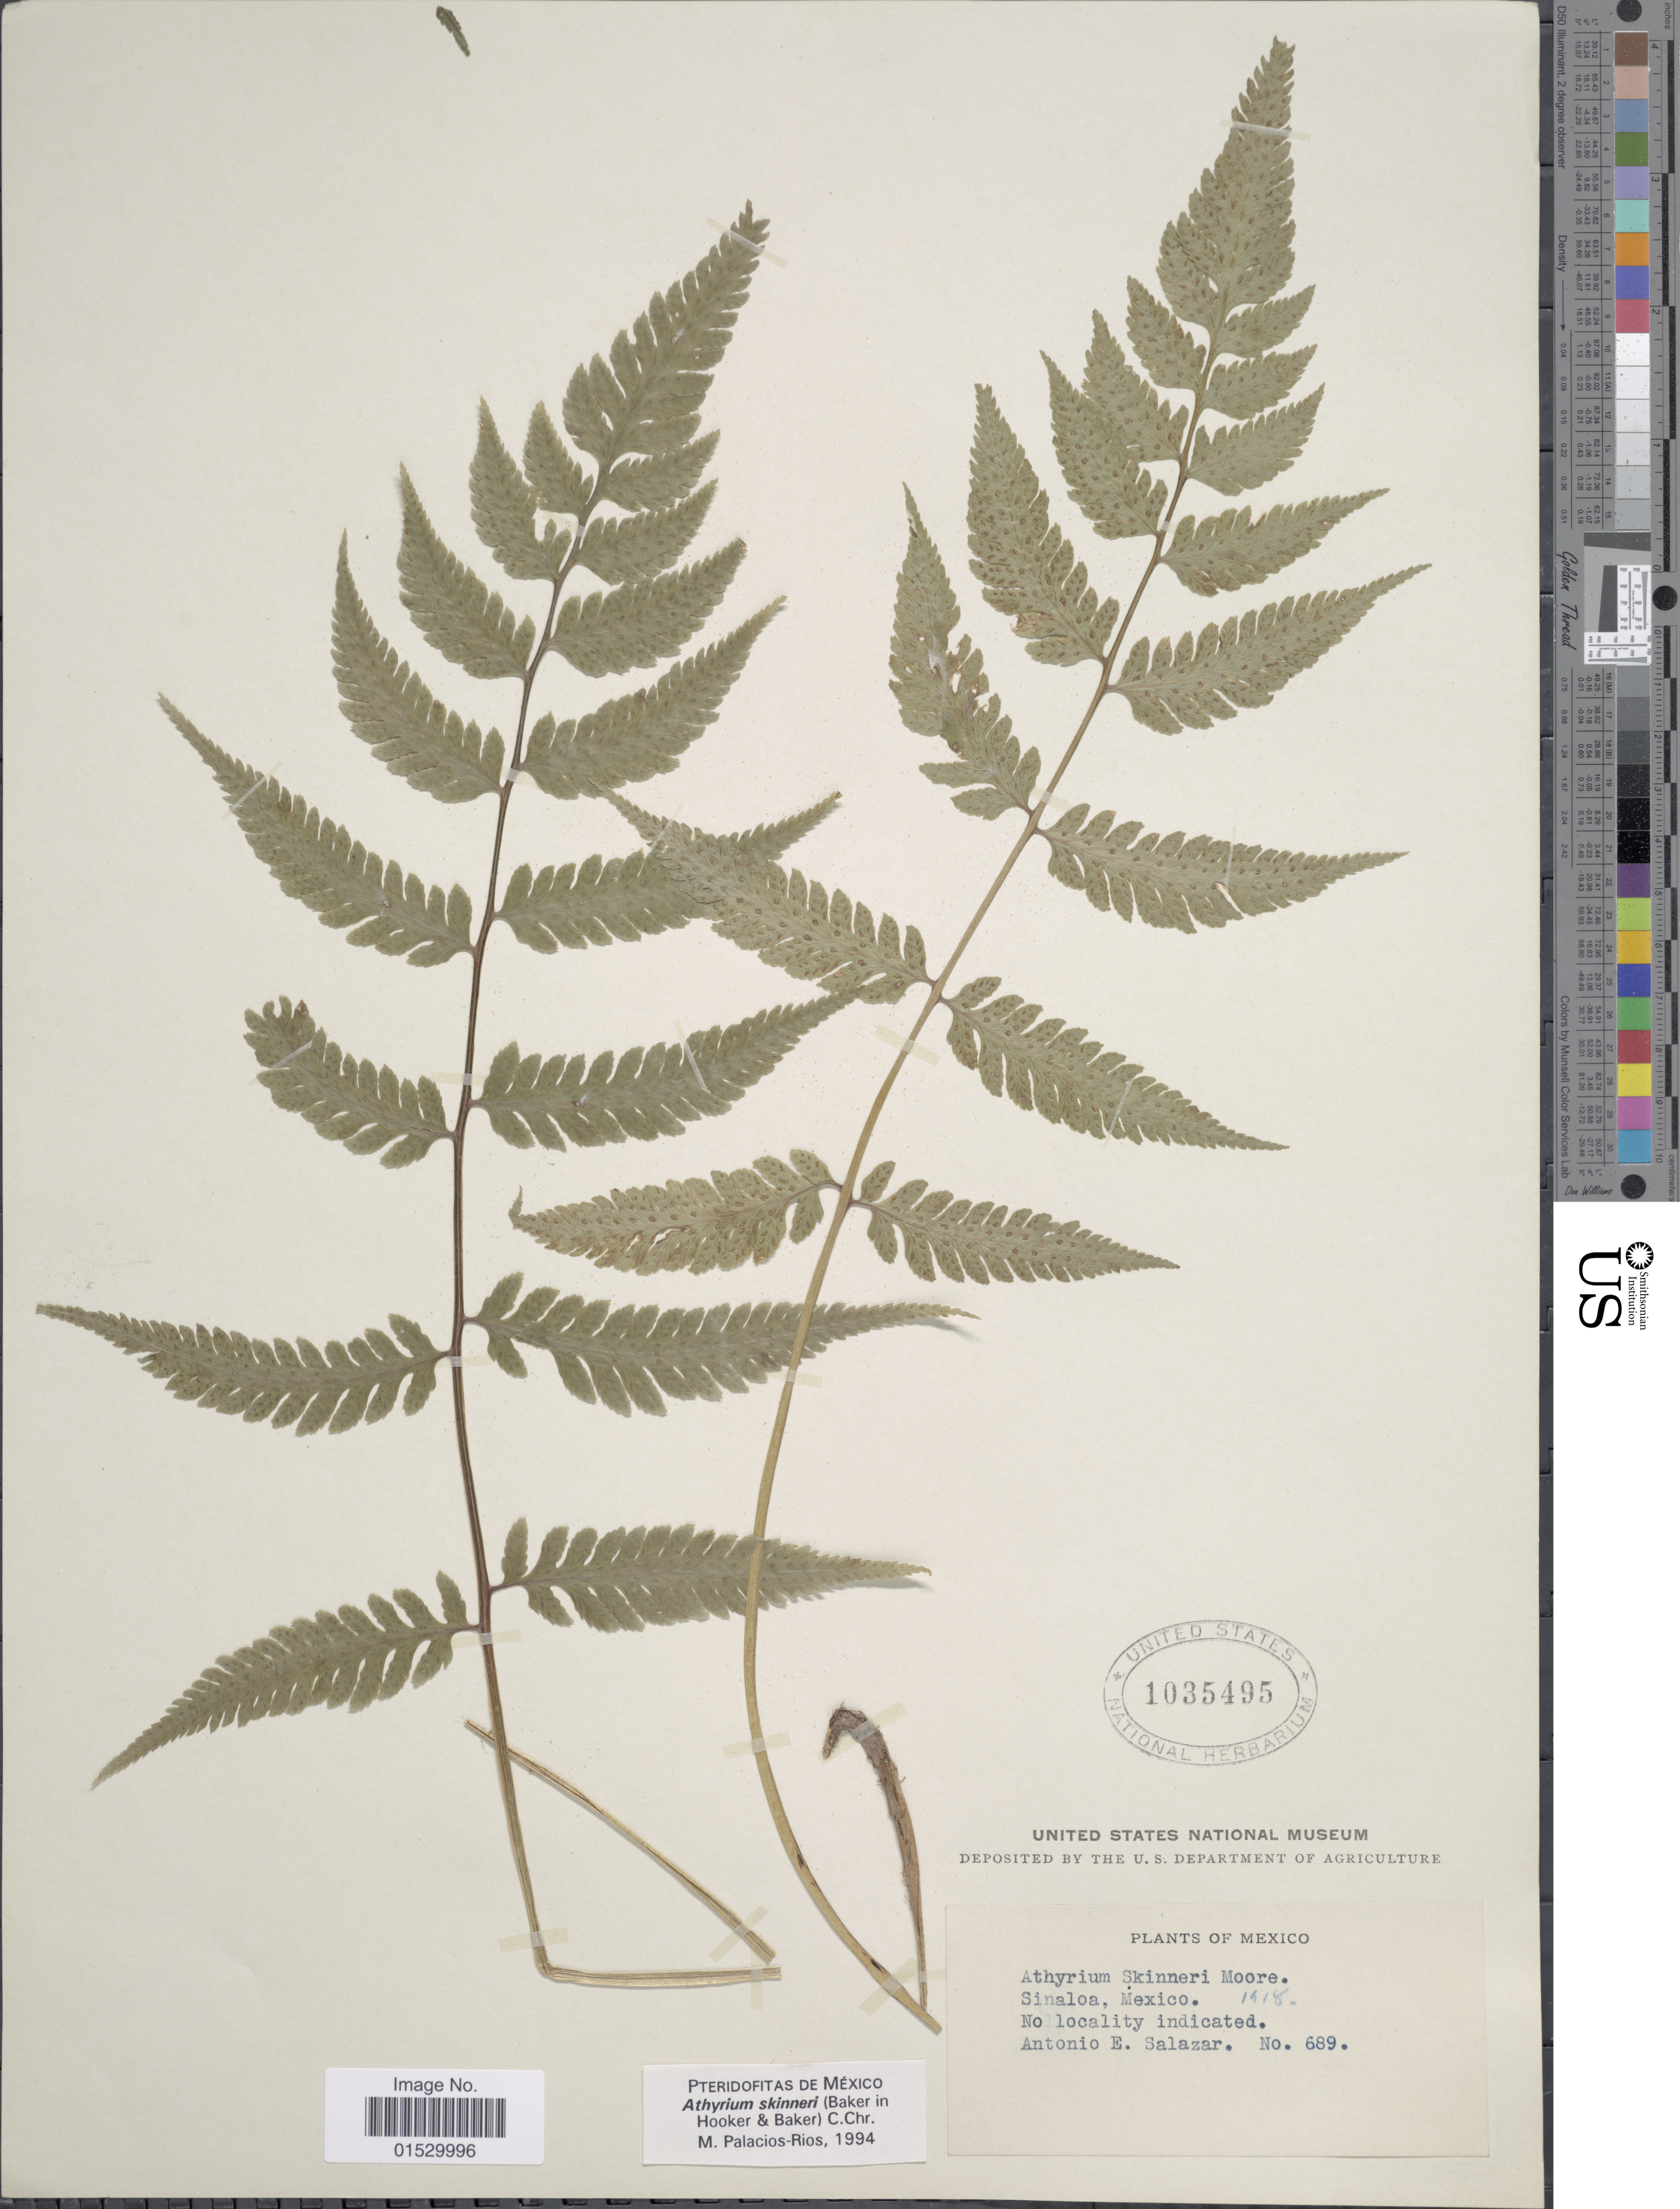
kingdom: Plantae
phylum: Tracheophyta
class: Polypodiopsida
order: Polypodiales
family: Athyriaceae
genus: Athyrium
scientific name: Athyrium skinneri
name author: (Baker) Diels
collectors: A. E. Salazar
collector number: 689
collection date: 1918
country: Mexico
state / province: Sinaloa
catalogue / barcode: US 1035495